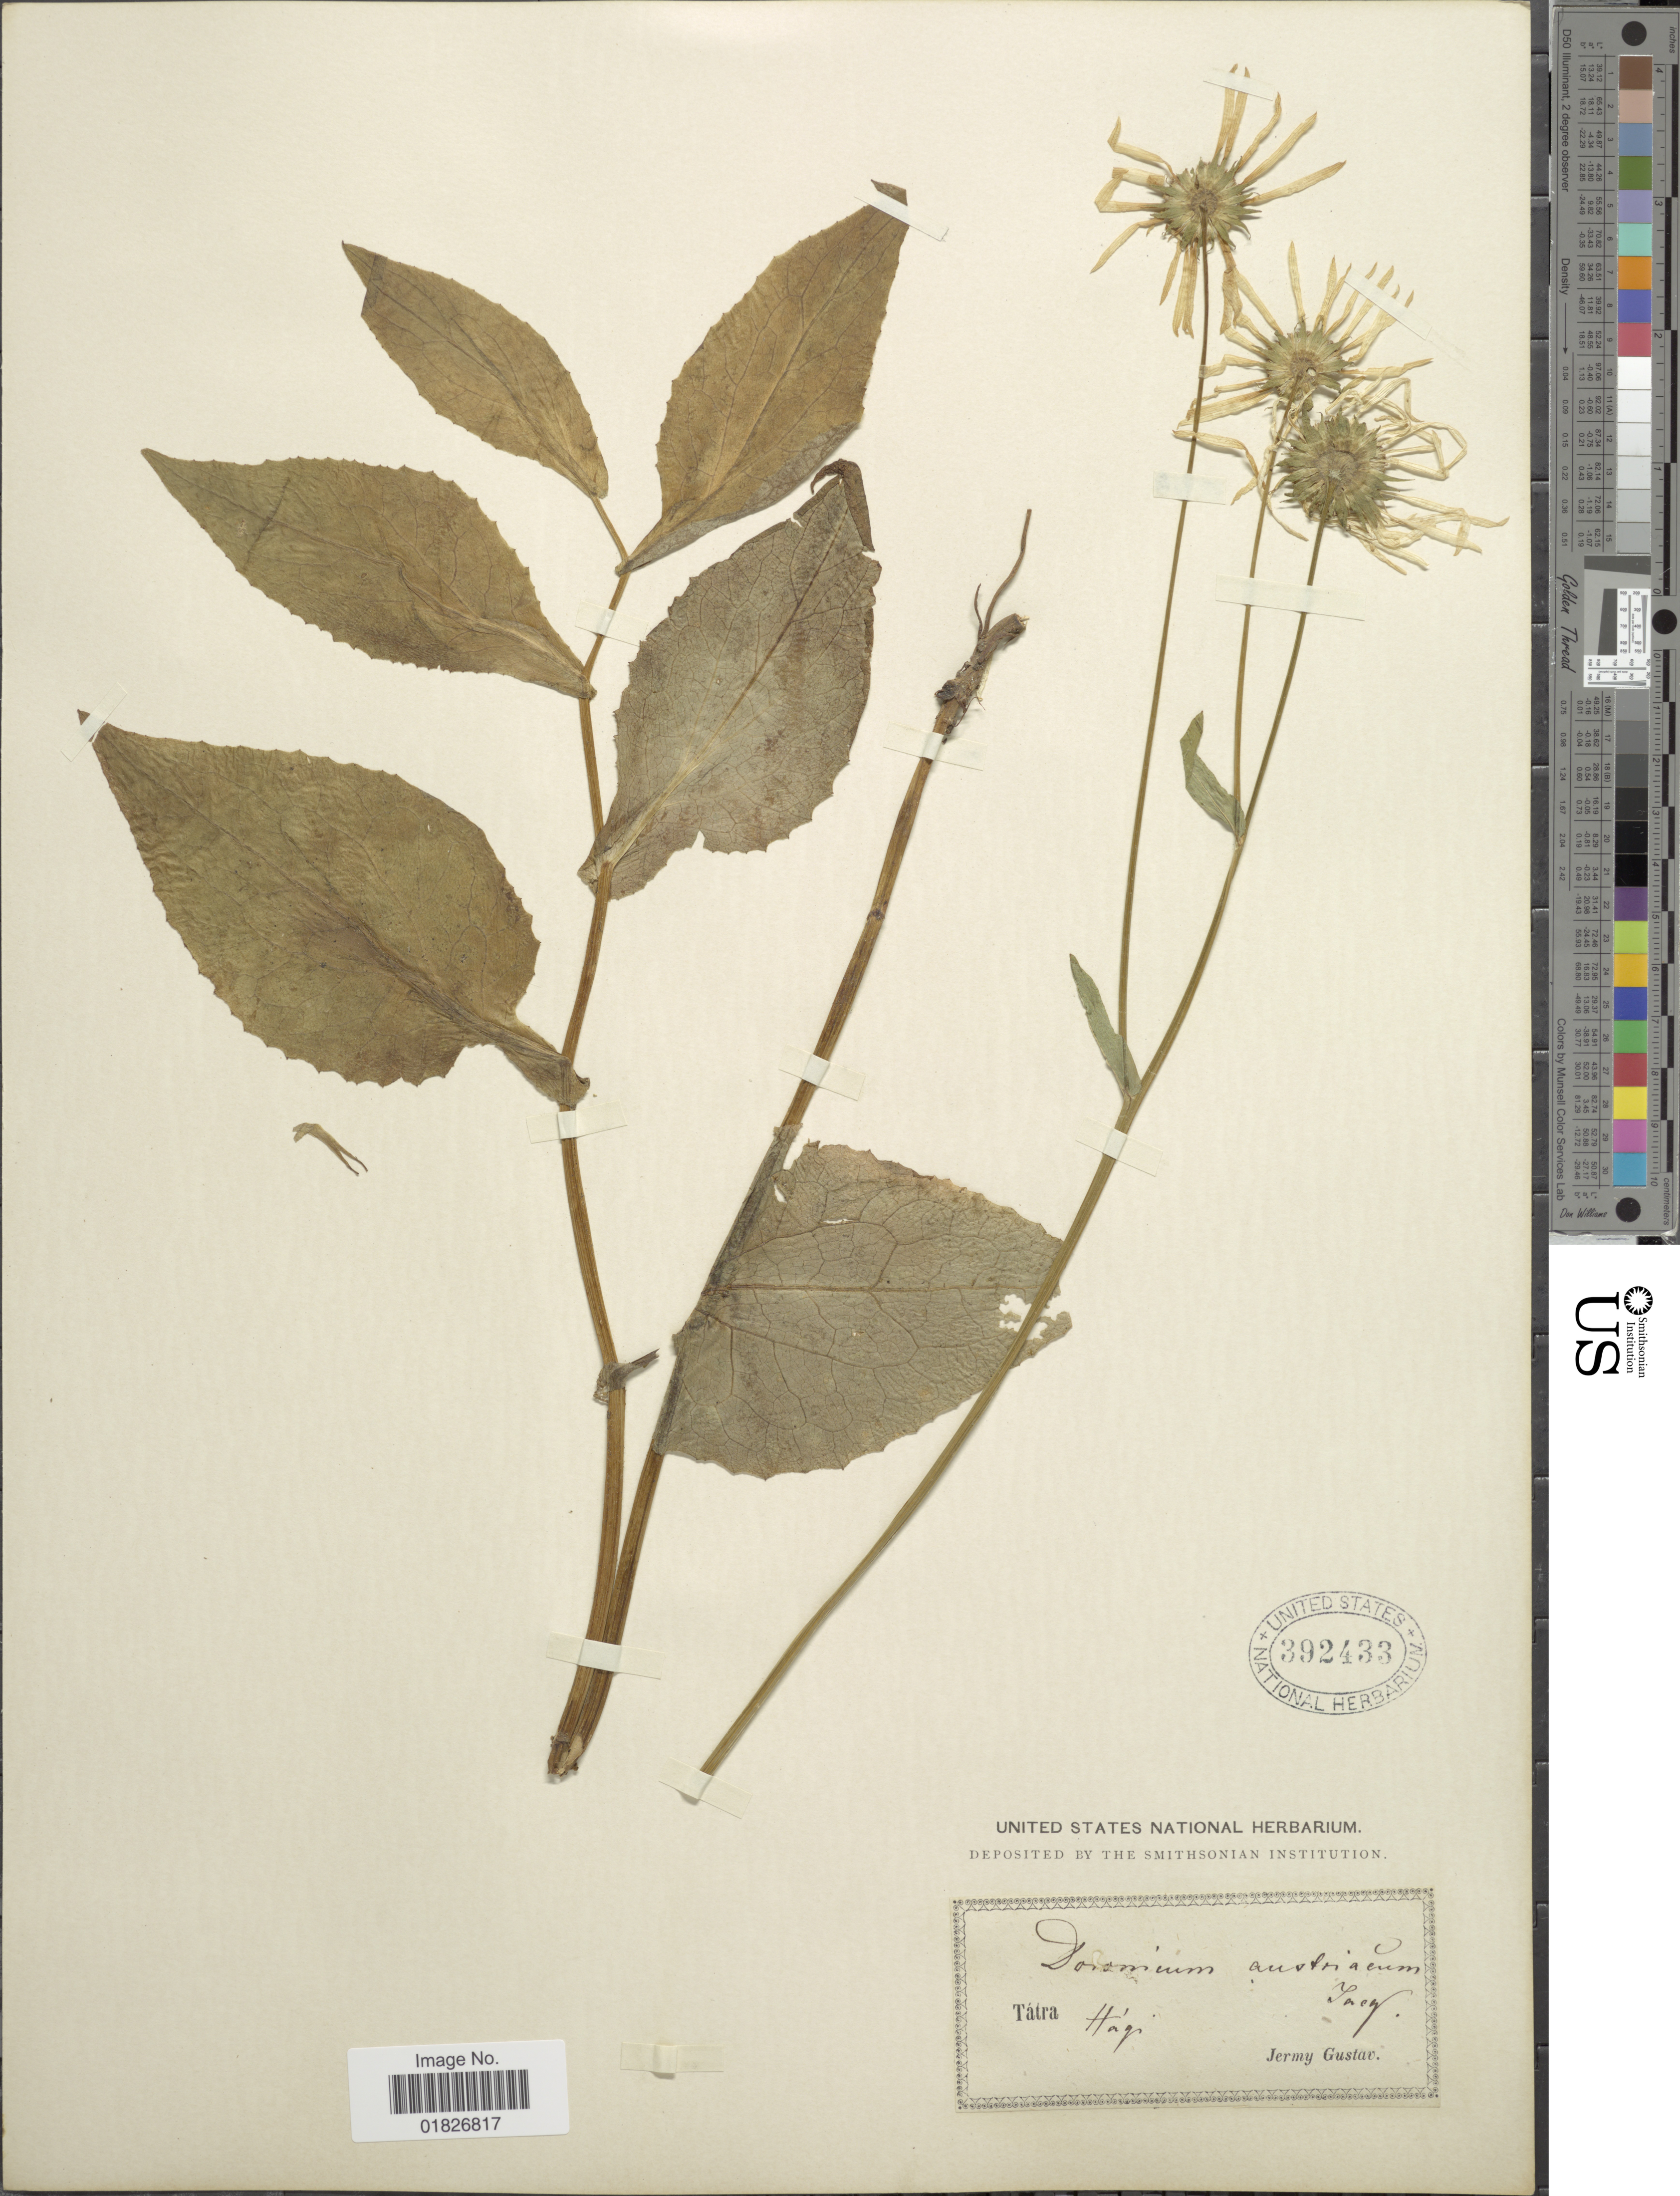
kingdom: Plantae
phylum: Tracheophyta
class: Magnoliopsida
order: Asterales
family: Asteraceae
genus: Doronicum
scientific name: Doronicum austriacum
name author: Jacq.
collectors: J. Gustav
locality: Tatra, Hagi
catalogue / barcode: US 392433